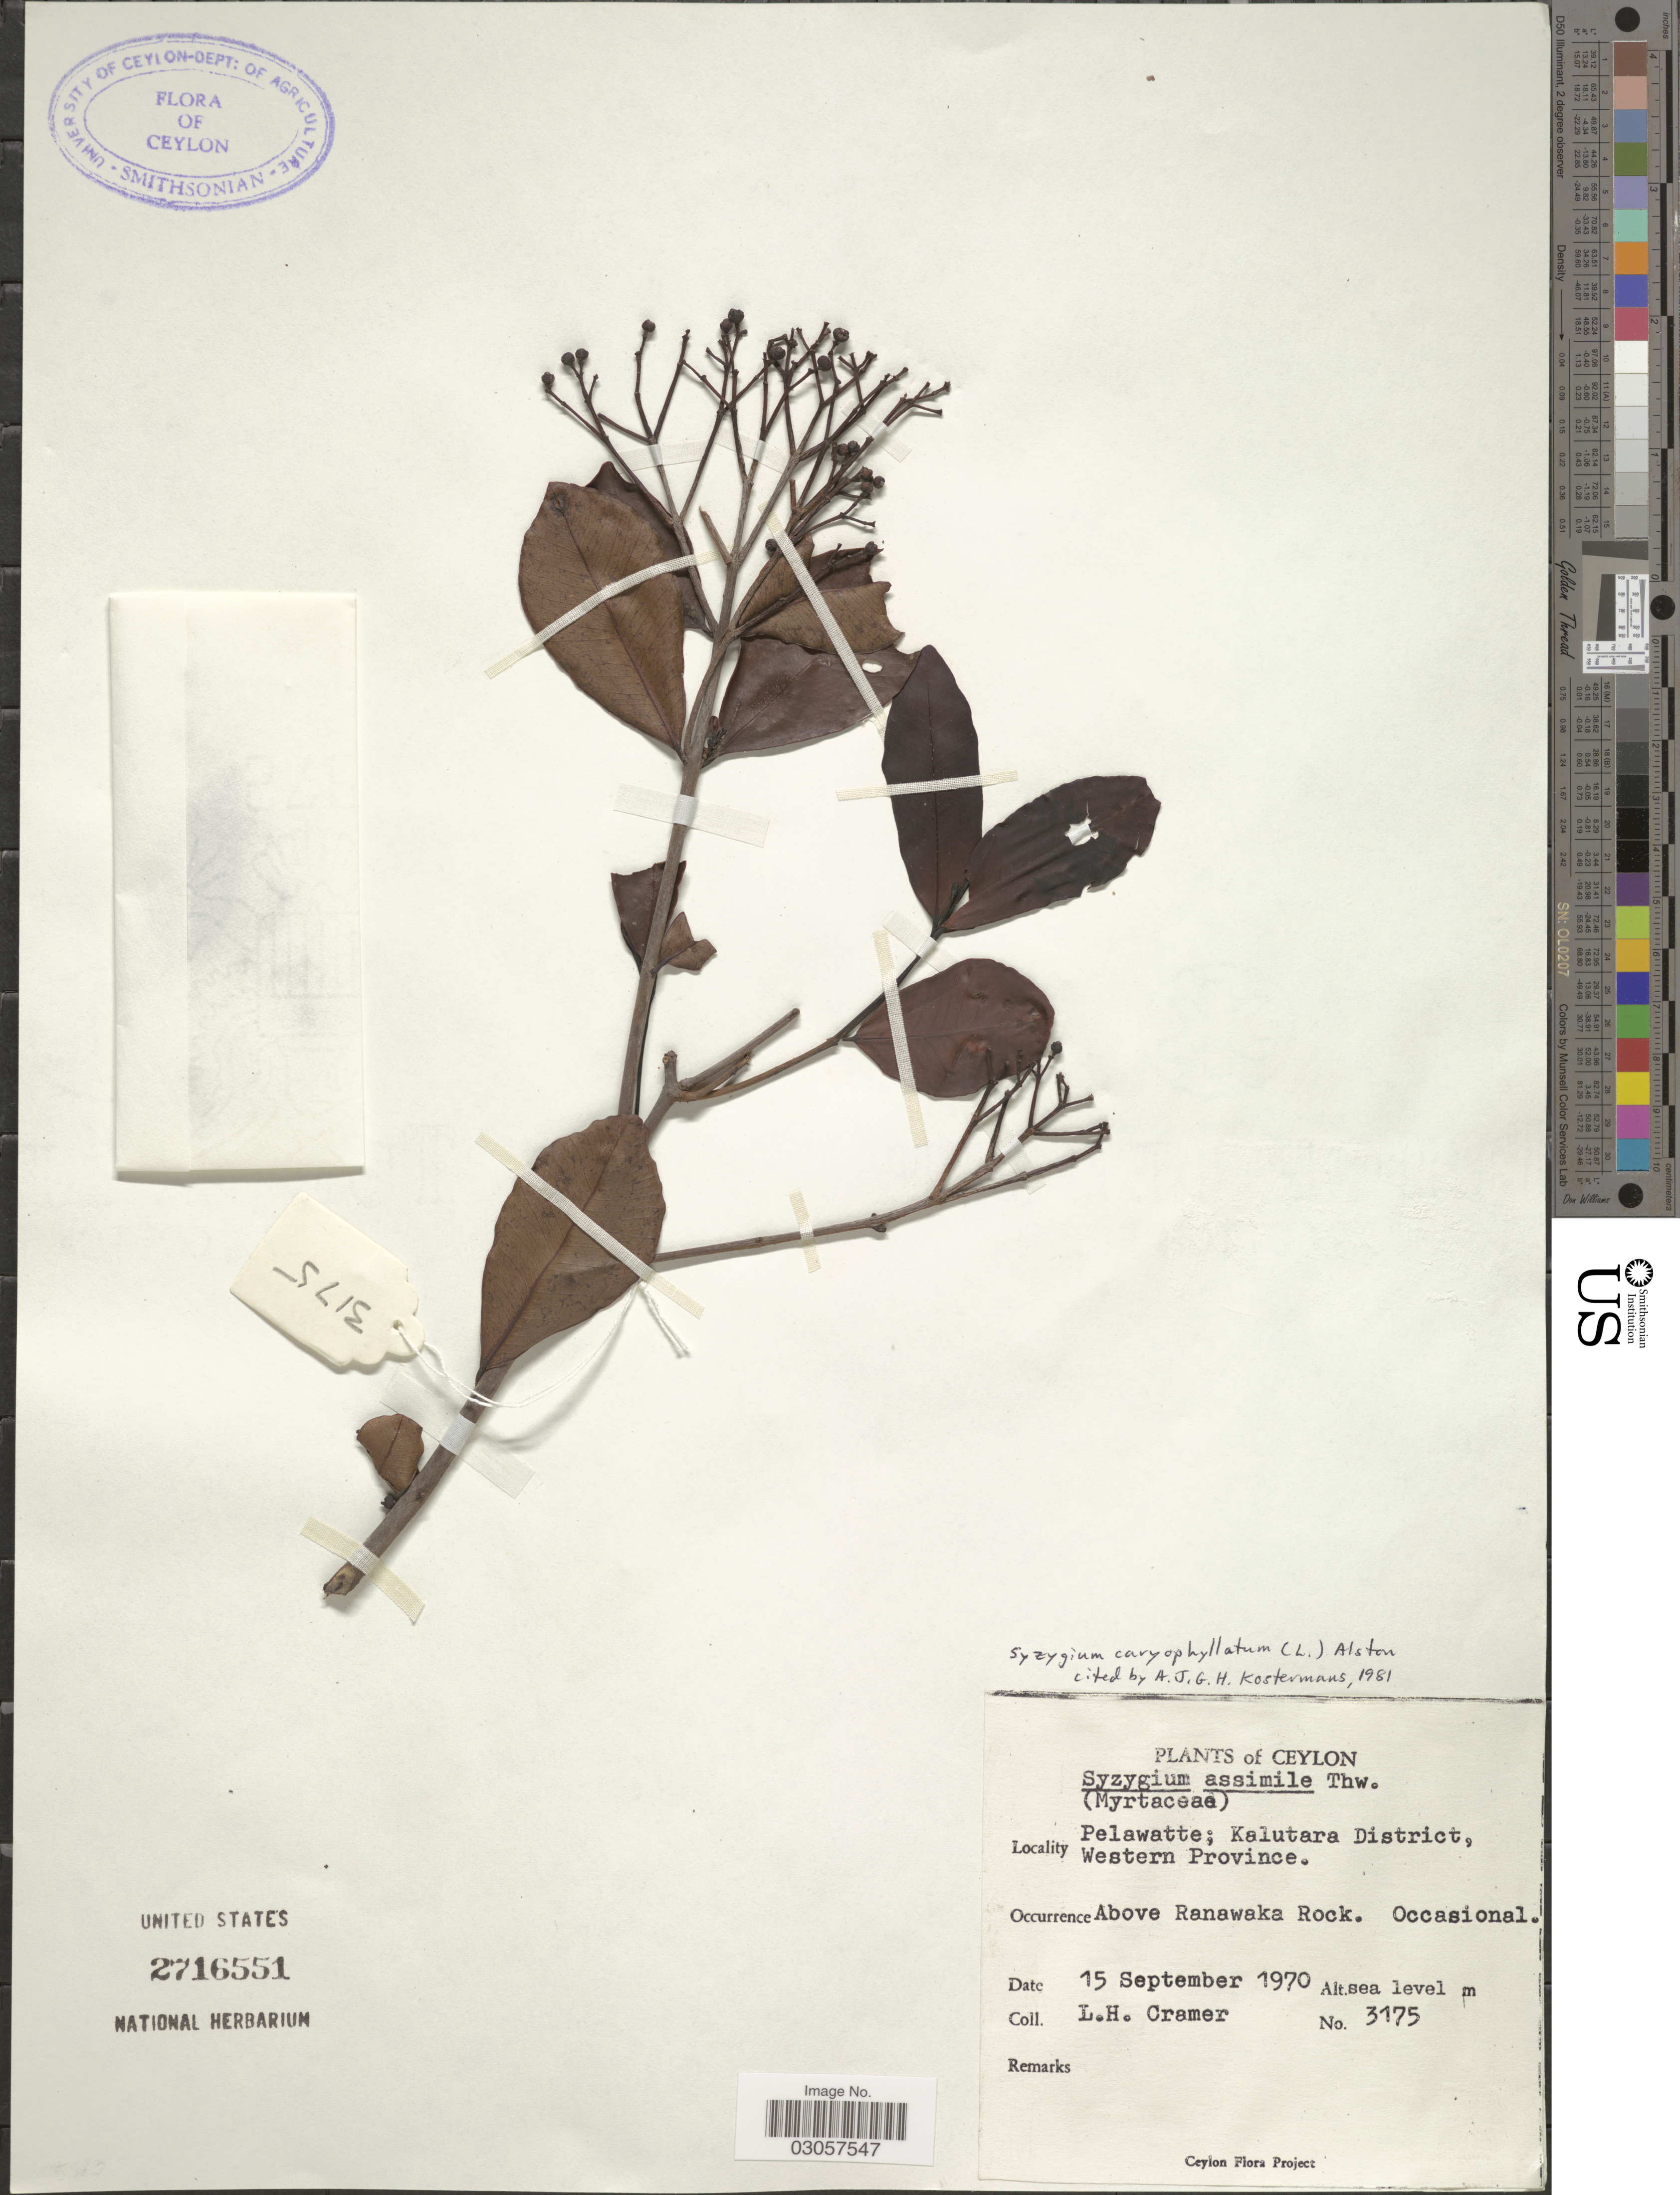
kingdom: Plantae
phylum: Tracheophyta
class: Magnoliopsida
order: Myrtales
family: Myrtaceae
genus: Syzygium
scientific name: Syzygium caryophyllatum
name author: (L.) Alston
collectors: L. H. Cramer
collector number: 3175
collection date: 1970-09-15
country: Sri Lanka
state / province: Western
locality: Ceylon, Pelawatte; Kalutara District, Western Province, Above Ranawaka Rock.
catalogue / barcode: US 2716551